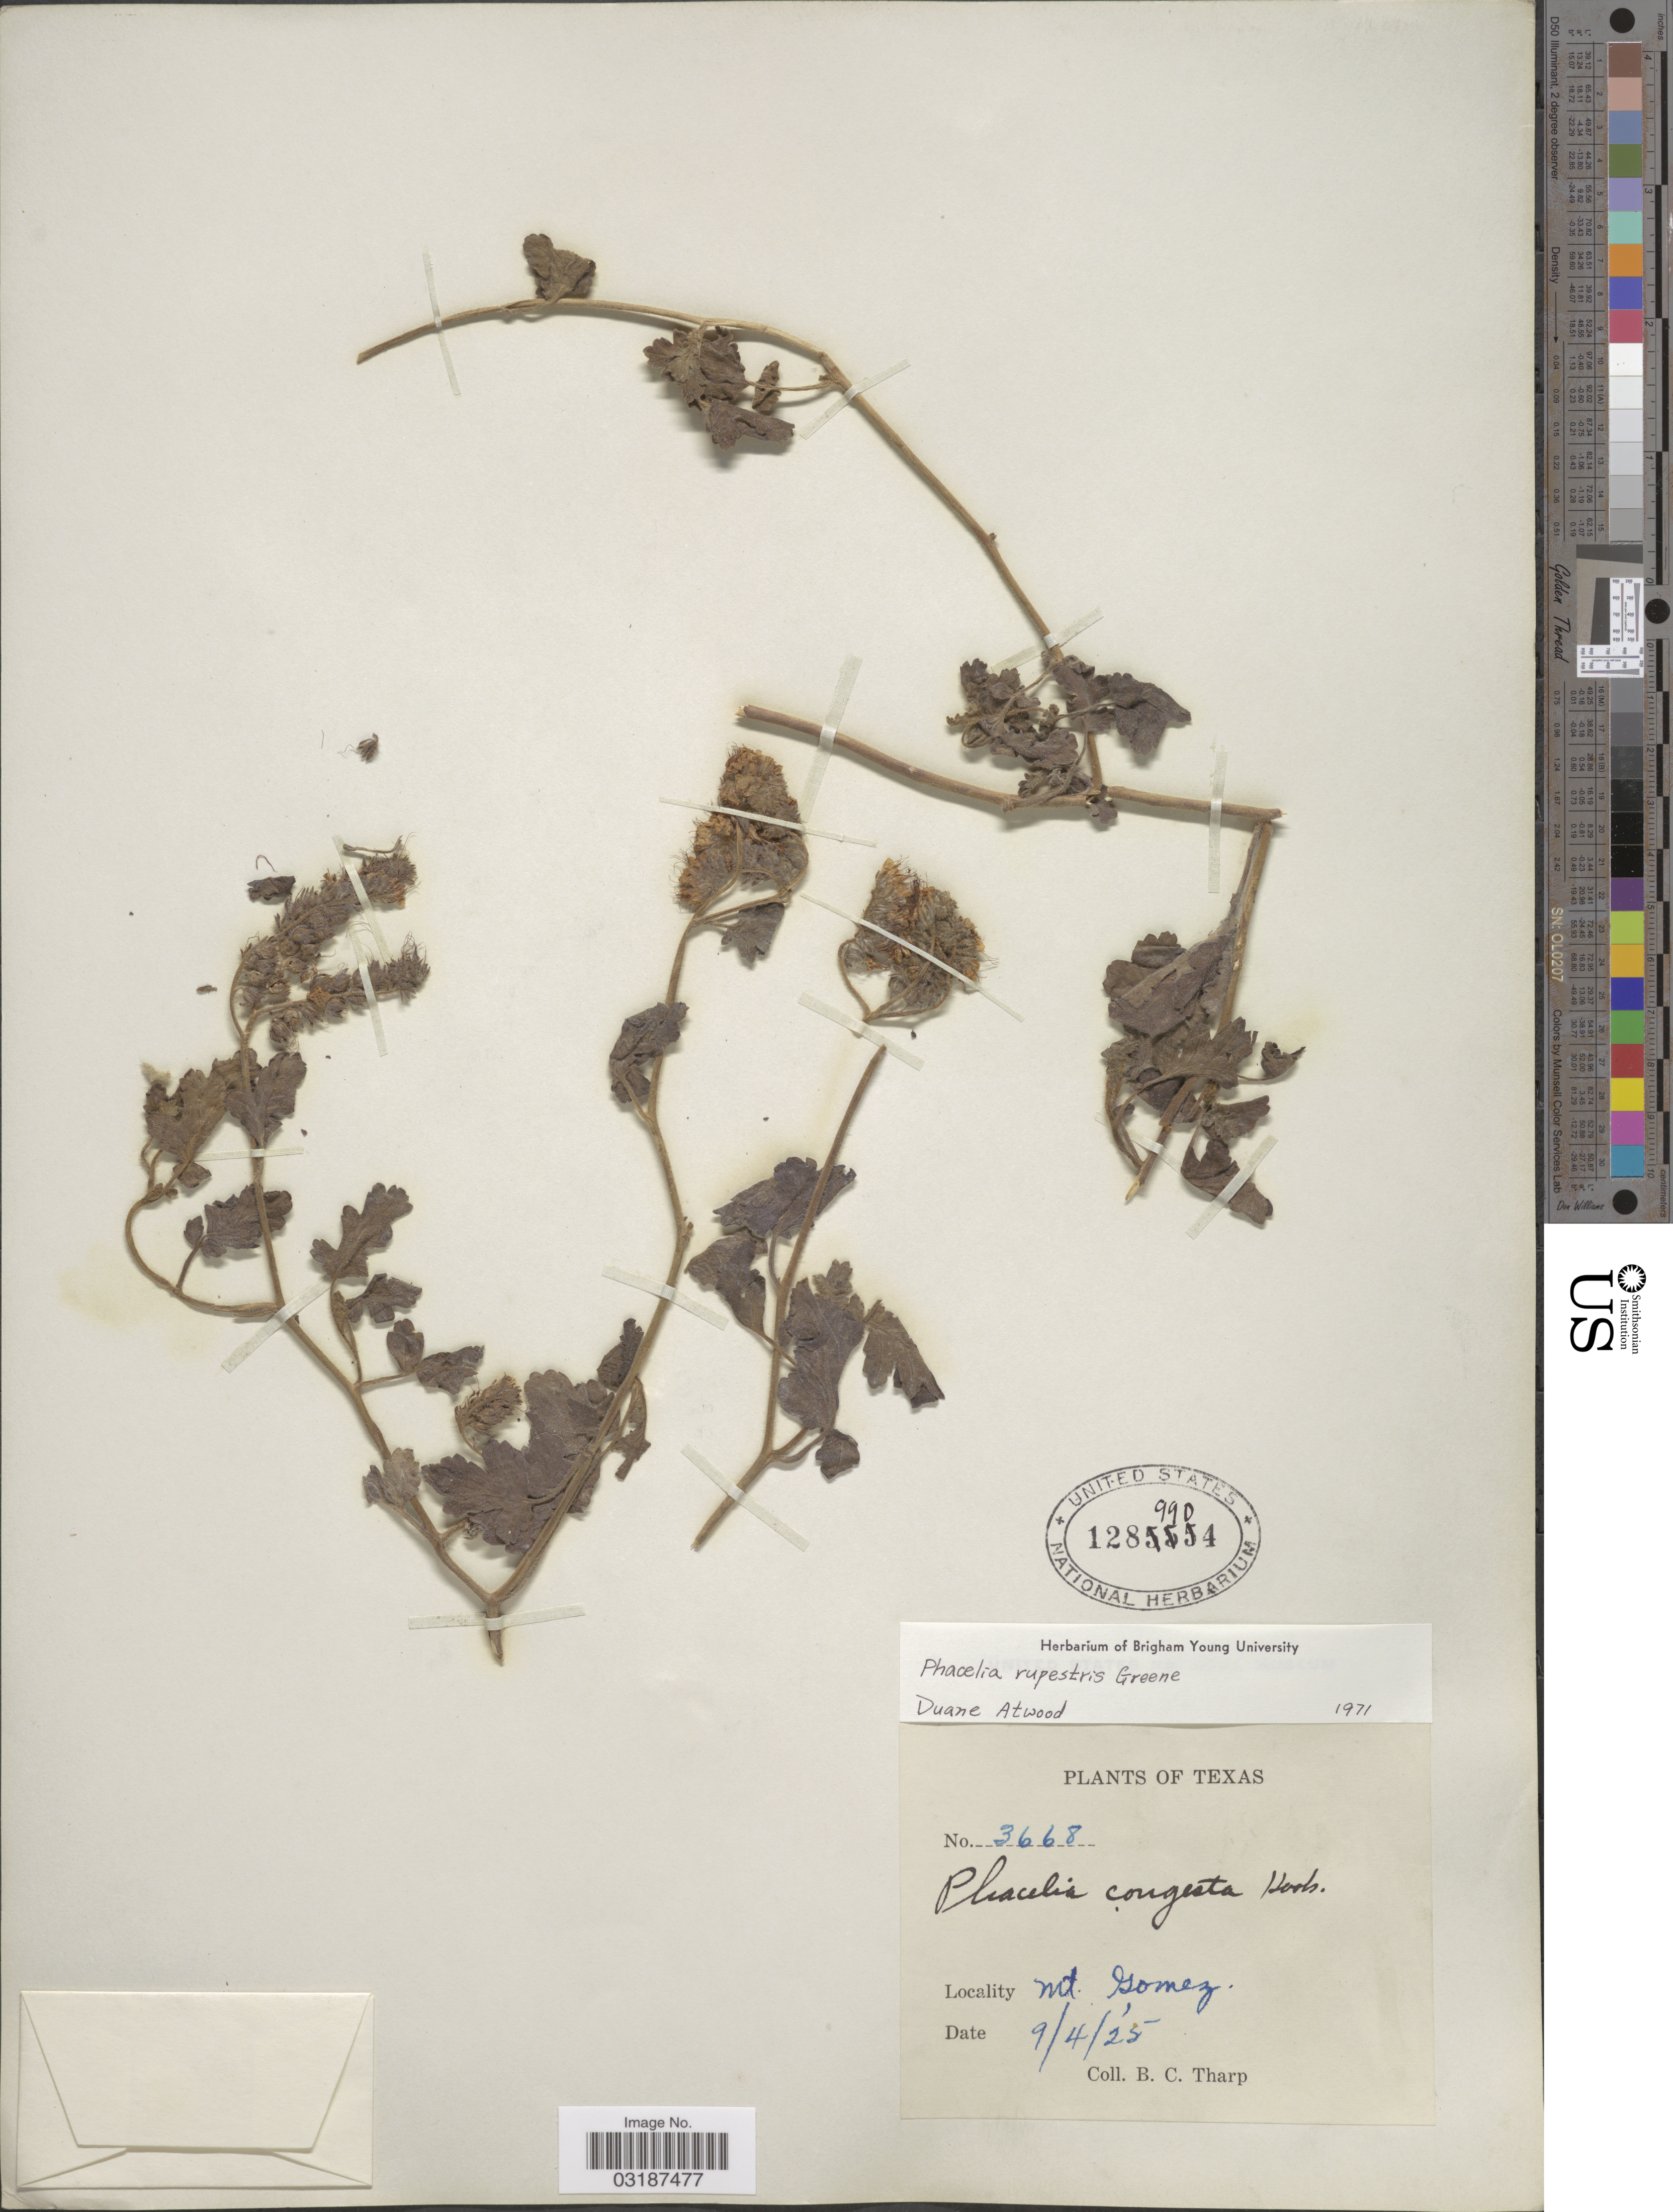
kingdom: Plantae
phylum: Tracheophyta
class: Magnoliopsida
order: Boraginales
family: Hydrophyllaceae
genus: Phacelia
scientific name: Phacelia rupestris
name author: Greene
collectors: B. C. Tharp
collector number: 3668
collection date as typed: Transcribed d/m/y: 4/9/25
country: United States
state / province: Texas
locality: Mt. Gomez.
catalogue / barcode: US 1289904